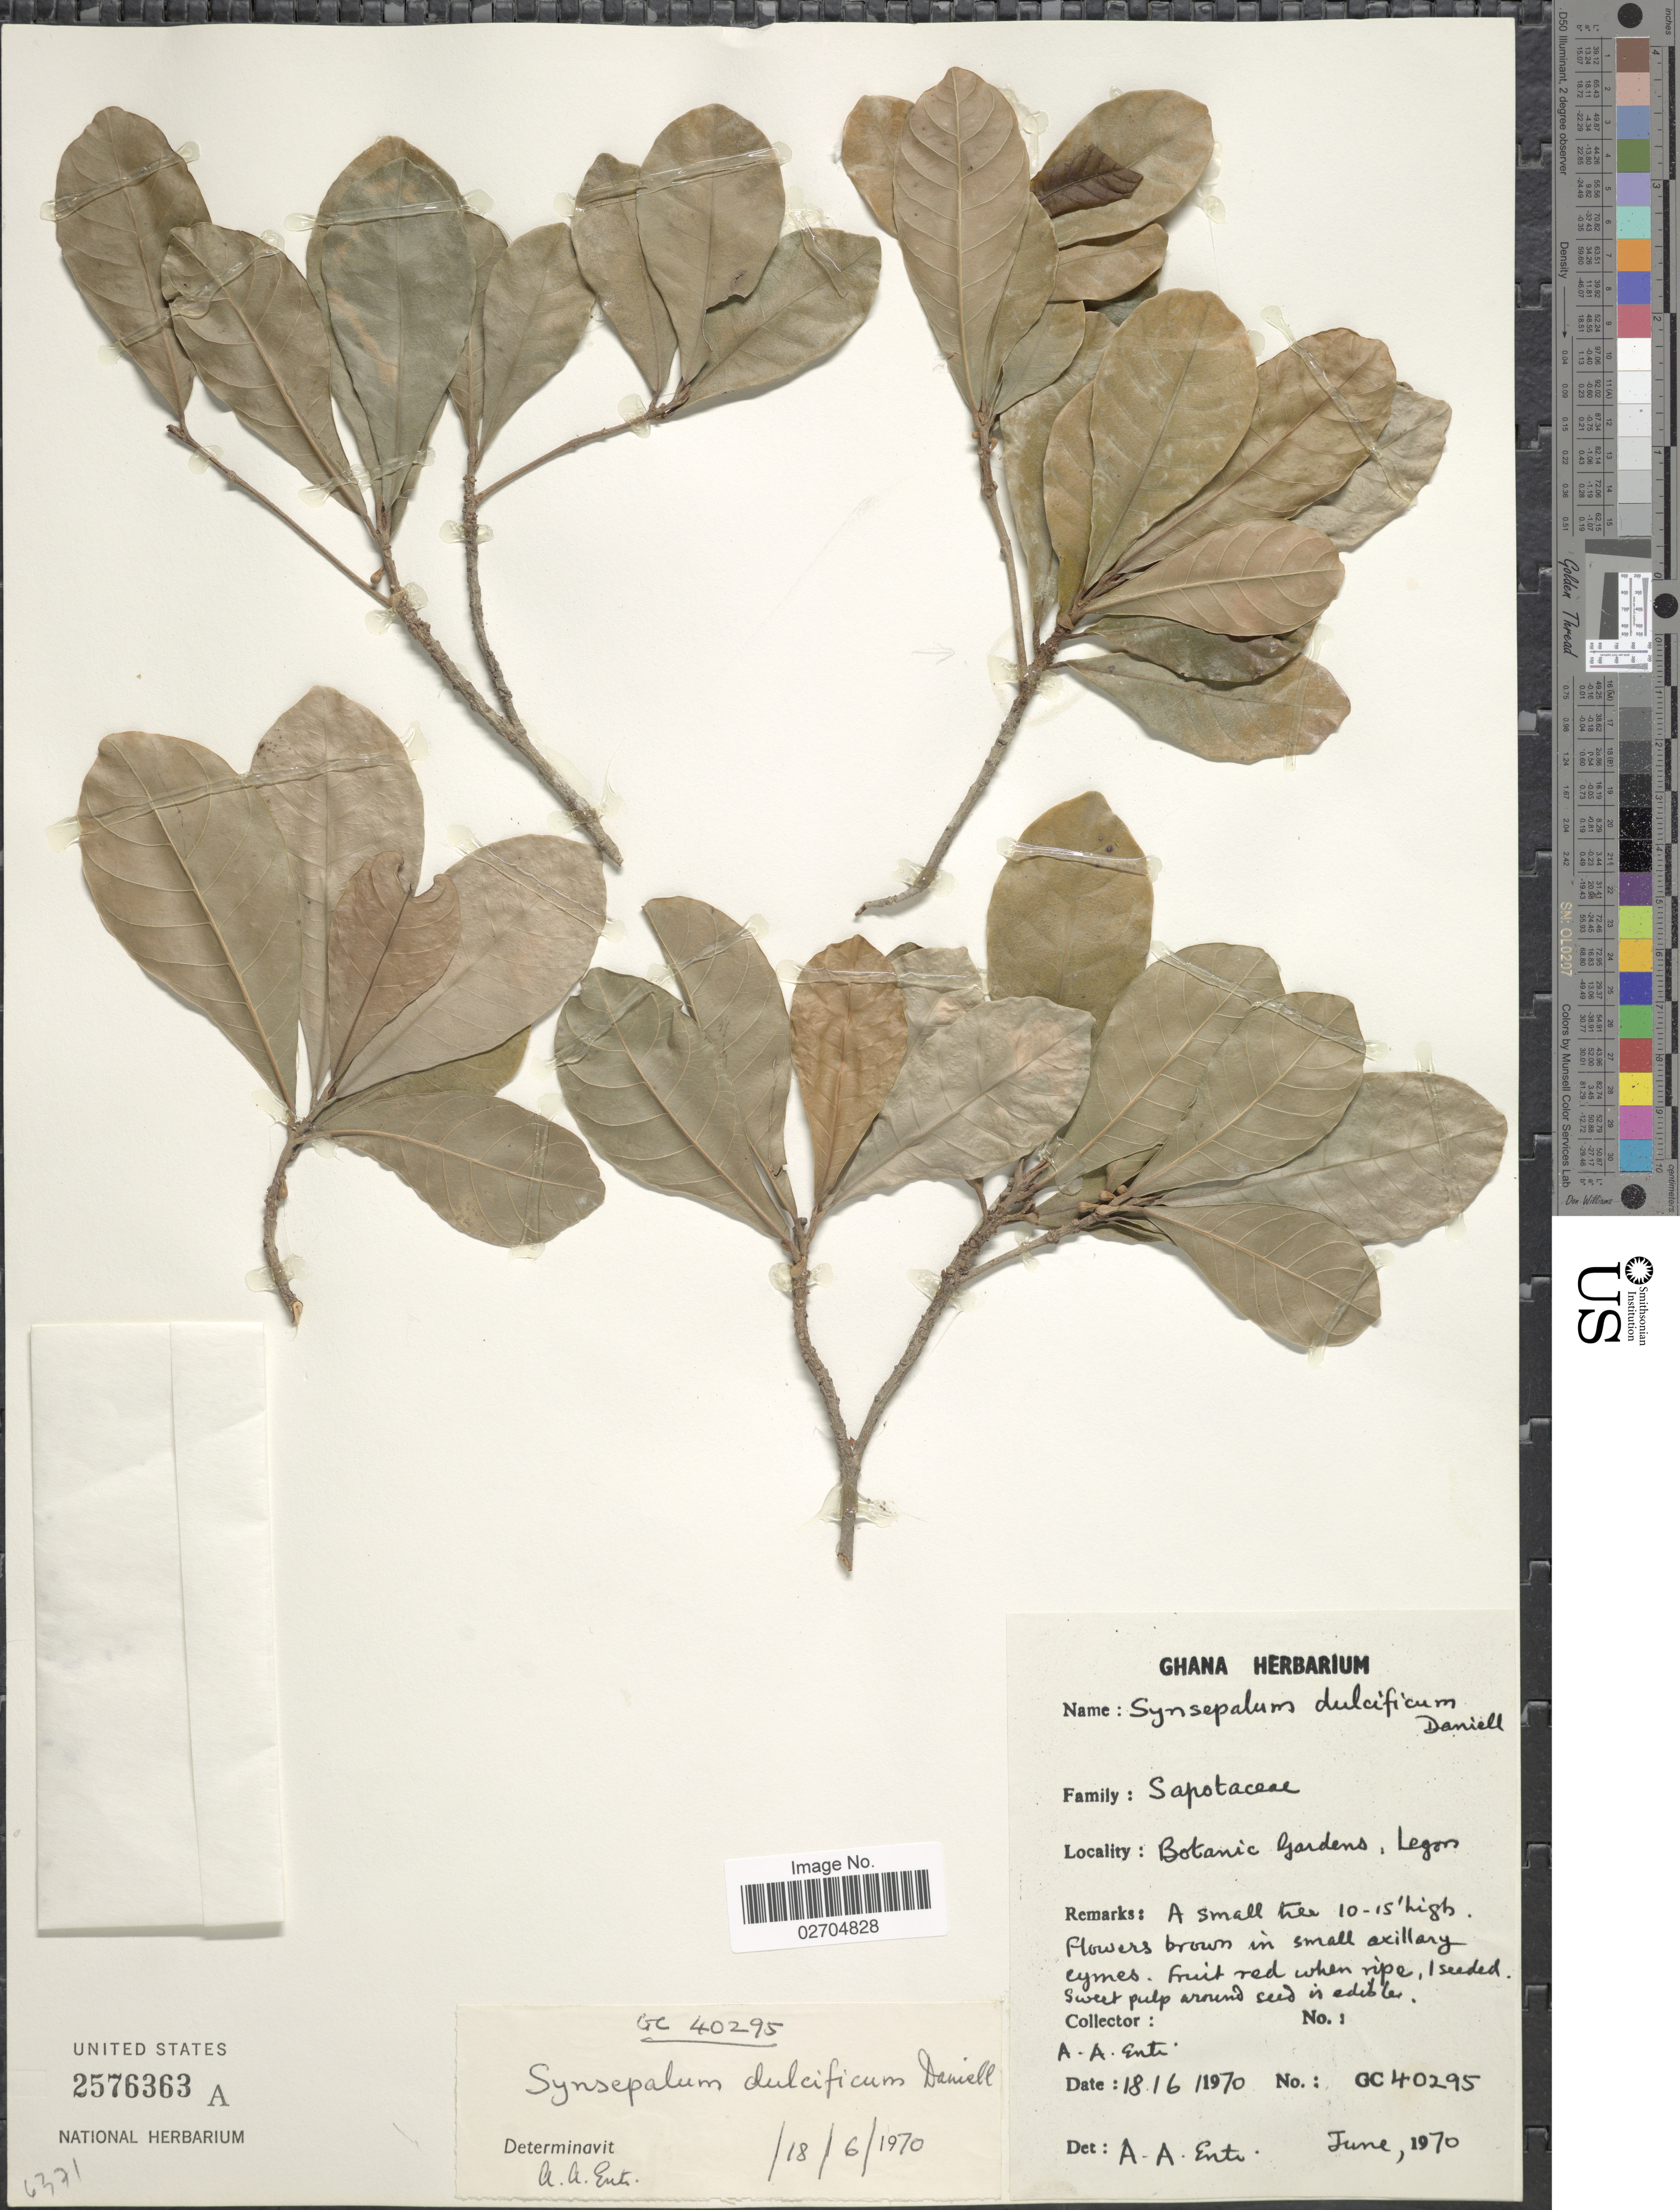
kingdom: Plantae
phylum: Tracheophyta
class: Magnoliopsida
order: Ericales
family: Sapotaceae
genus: Synsepalum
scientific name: Synsepalum dulcificum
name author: (Schumach. & Thonn.) Daniell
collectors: A. Enti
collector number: GC40295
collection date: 1970-06-18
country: Ghana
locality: Botanic Gardens, Legon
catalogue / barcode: US 2576363A